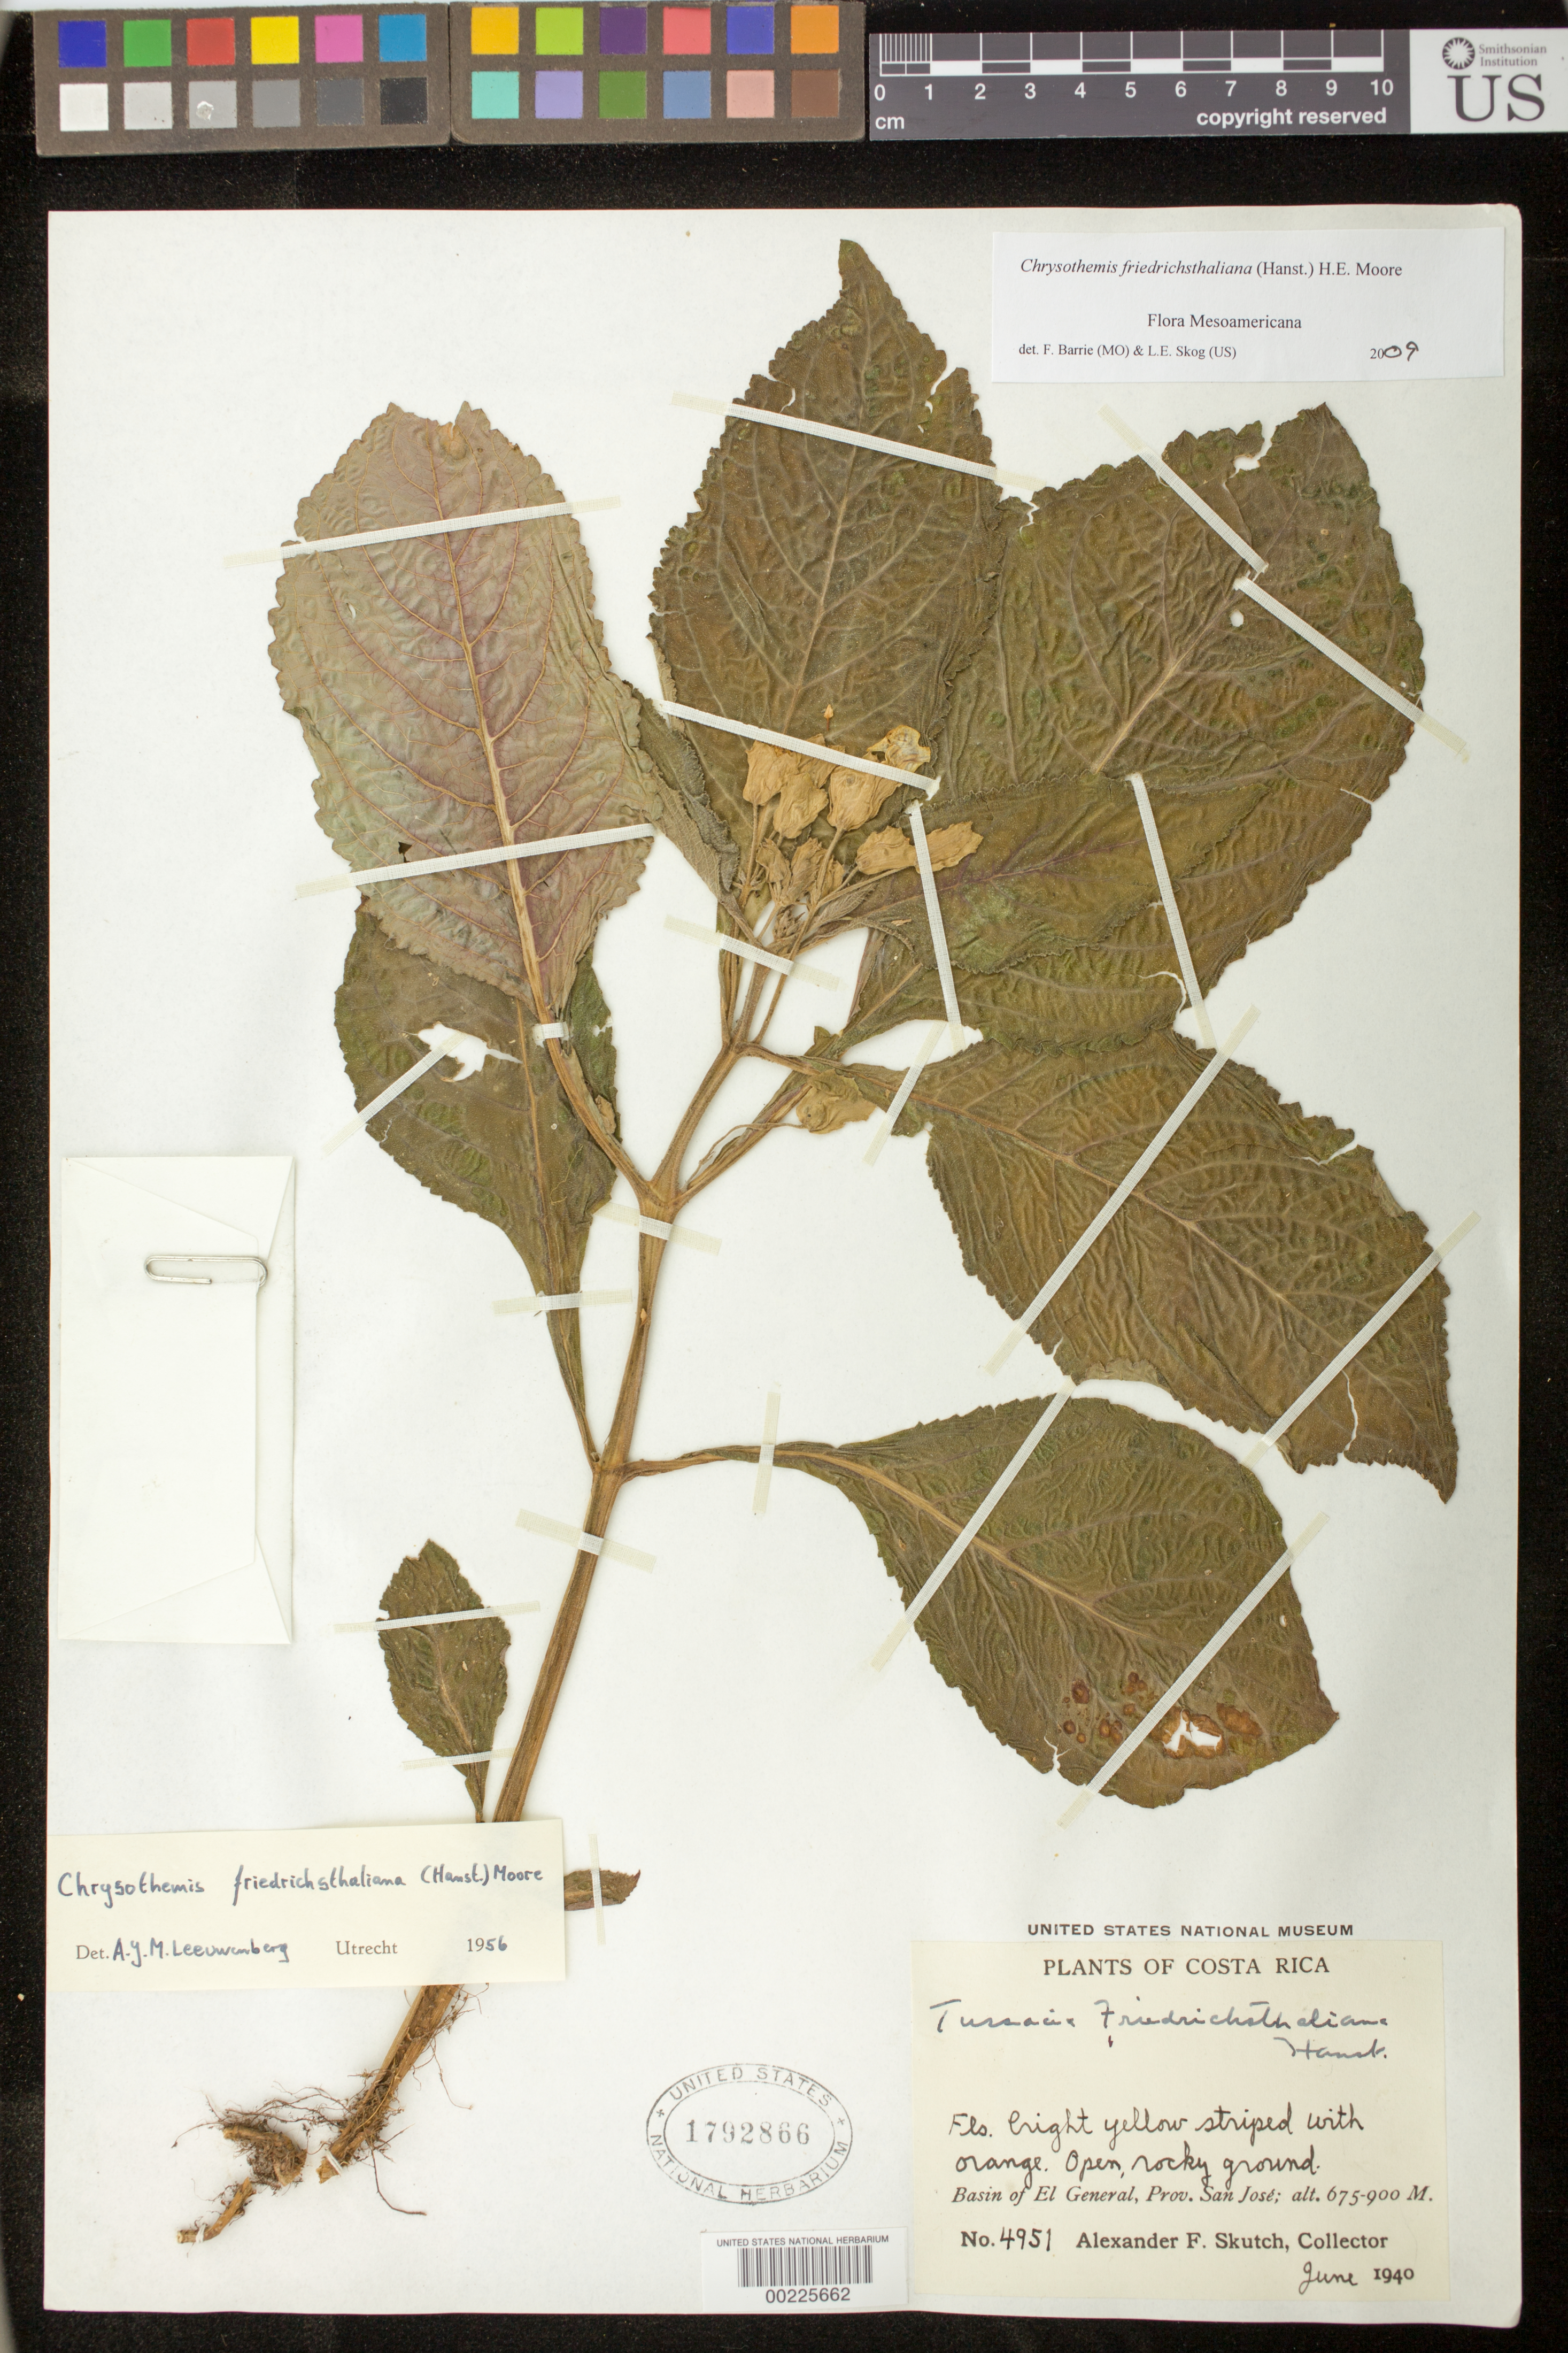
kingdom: Plantae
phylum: Tracheophyta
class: Magnoliopsida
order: Lamiales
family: Gesneriaceae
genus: Chrysothemis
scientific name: Chrysothemis friedrichsthaliana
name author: (Hanst.) H.E. Moore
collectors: A. F. Skutch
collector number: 4951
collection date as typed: Jun 1940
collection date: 1940-06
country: Costa Rica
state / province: San José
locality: Basin of El General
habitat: Open, rocky ground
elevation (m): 675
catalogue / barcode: US 1792866